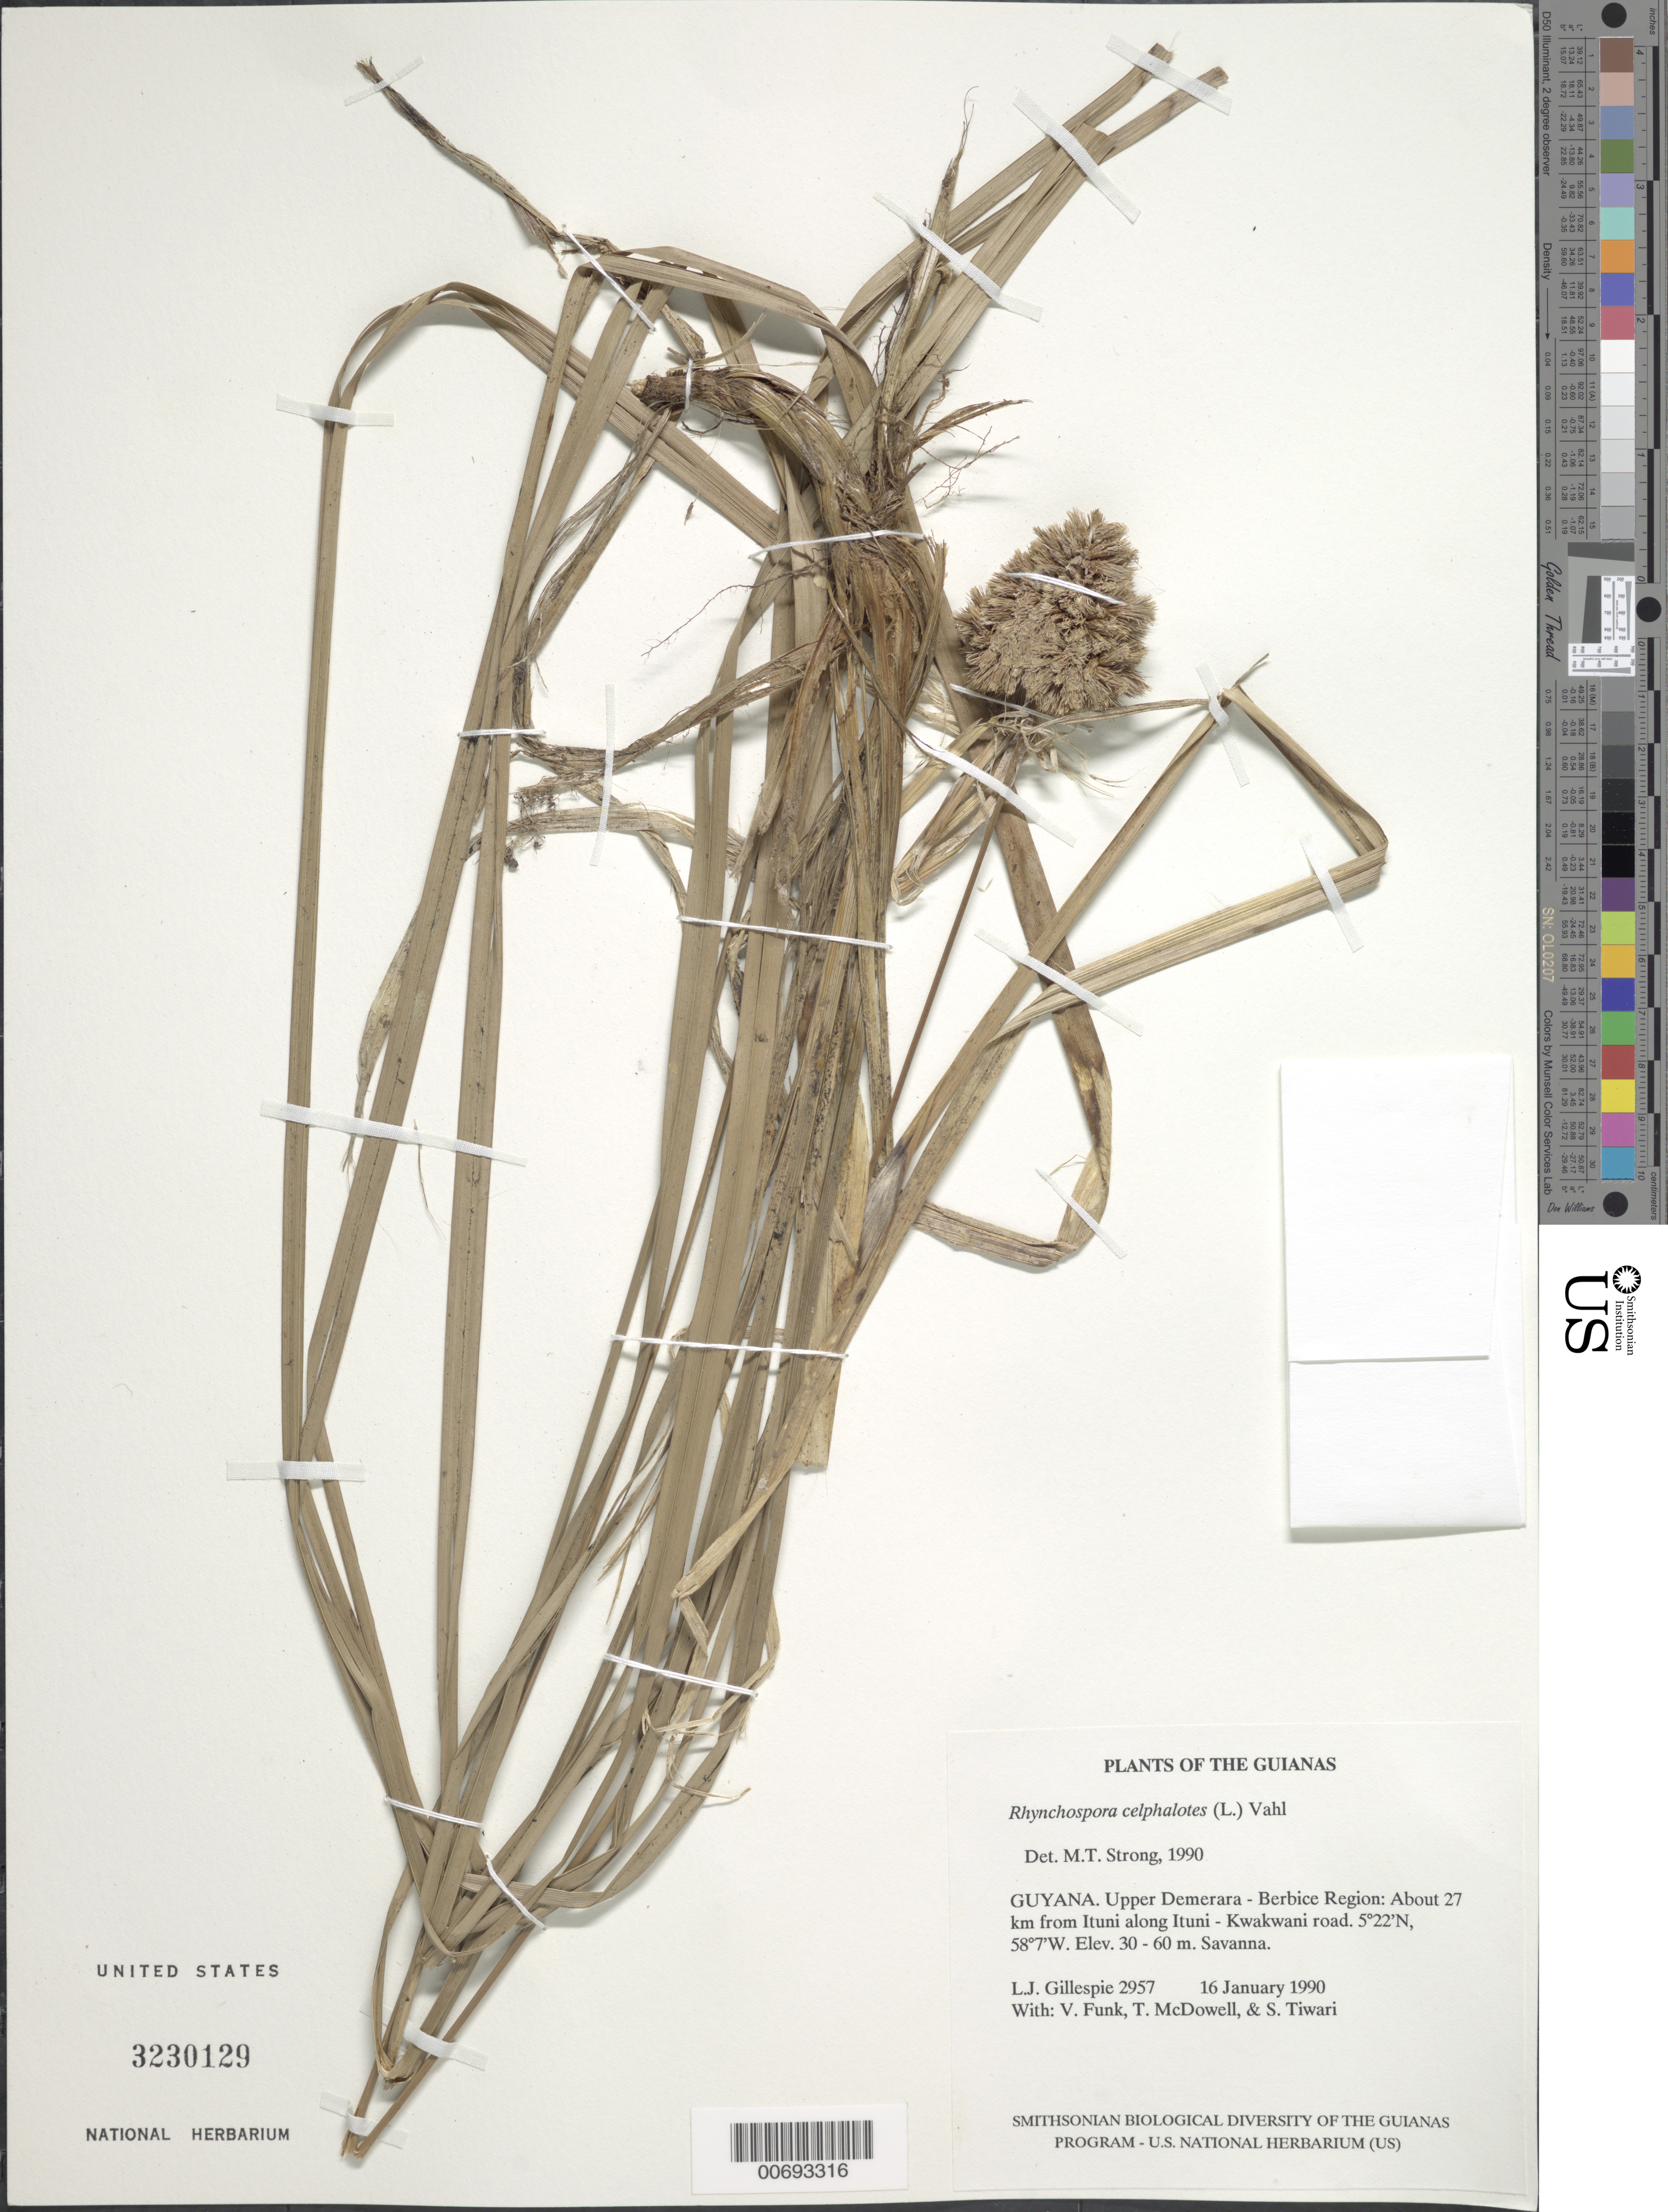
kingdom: Plantae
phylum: Tracheophyta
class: Liliopsida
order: Poales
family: Cyperaceae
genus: Rhynchospora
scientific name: Rhynchospora cephalotes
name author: (L.) Vahl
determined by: Strong, M. T., (US), Smithsonian Institution - National Museum of Natural History (UNITED STATES)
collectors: L. J. Gillespie, V. Funk, T. McDowell & S. Tiwari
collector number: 2957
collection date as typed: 16 January 1990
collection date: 1990-01-16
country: Guyana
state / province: U. Demerara-Berbice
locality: About 27 km from Ituni along Ituni - Kwakwani road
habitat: Savanna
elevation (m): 30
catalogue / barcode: US 3230129